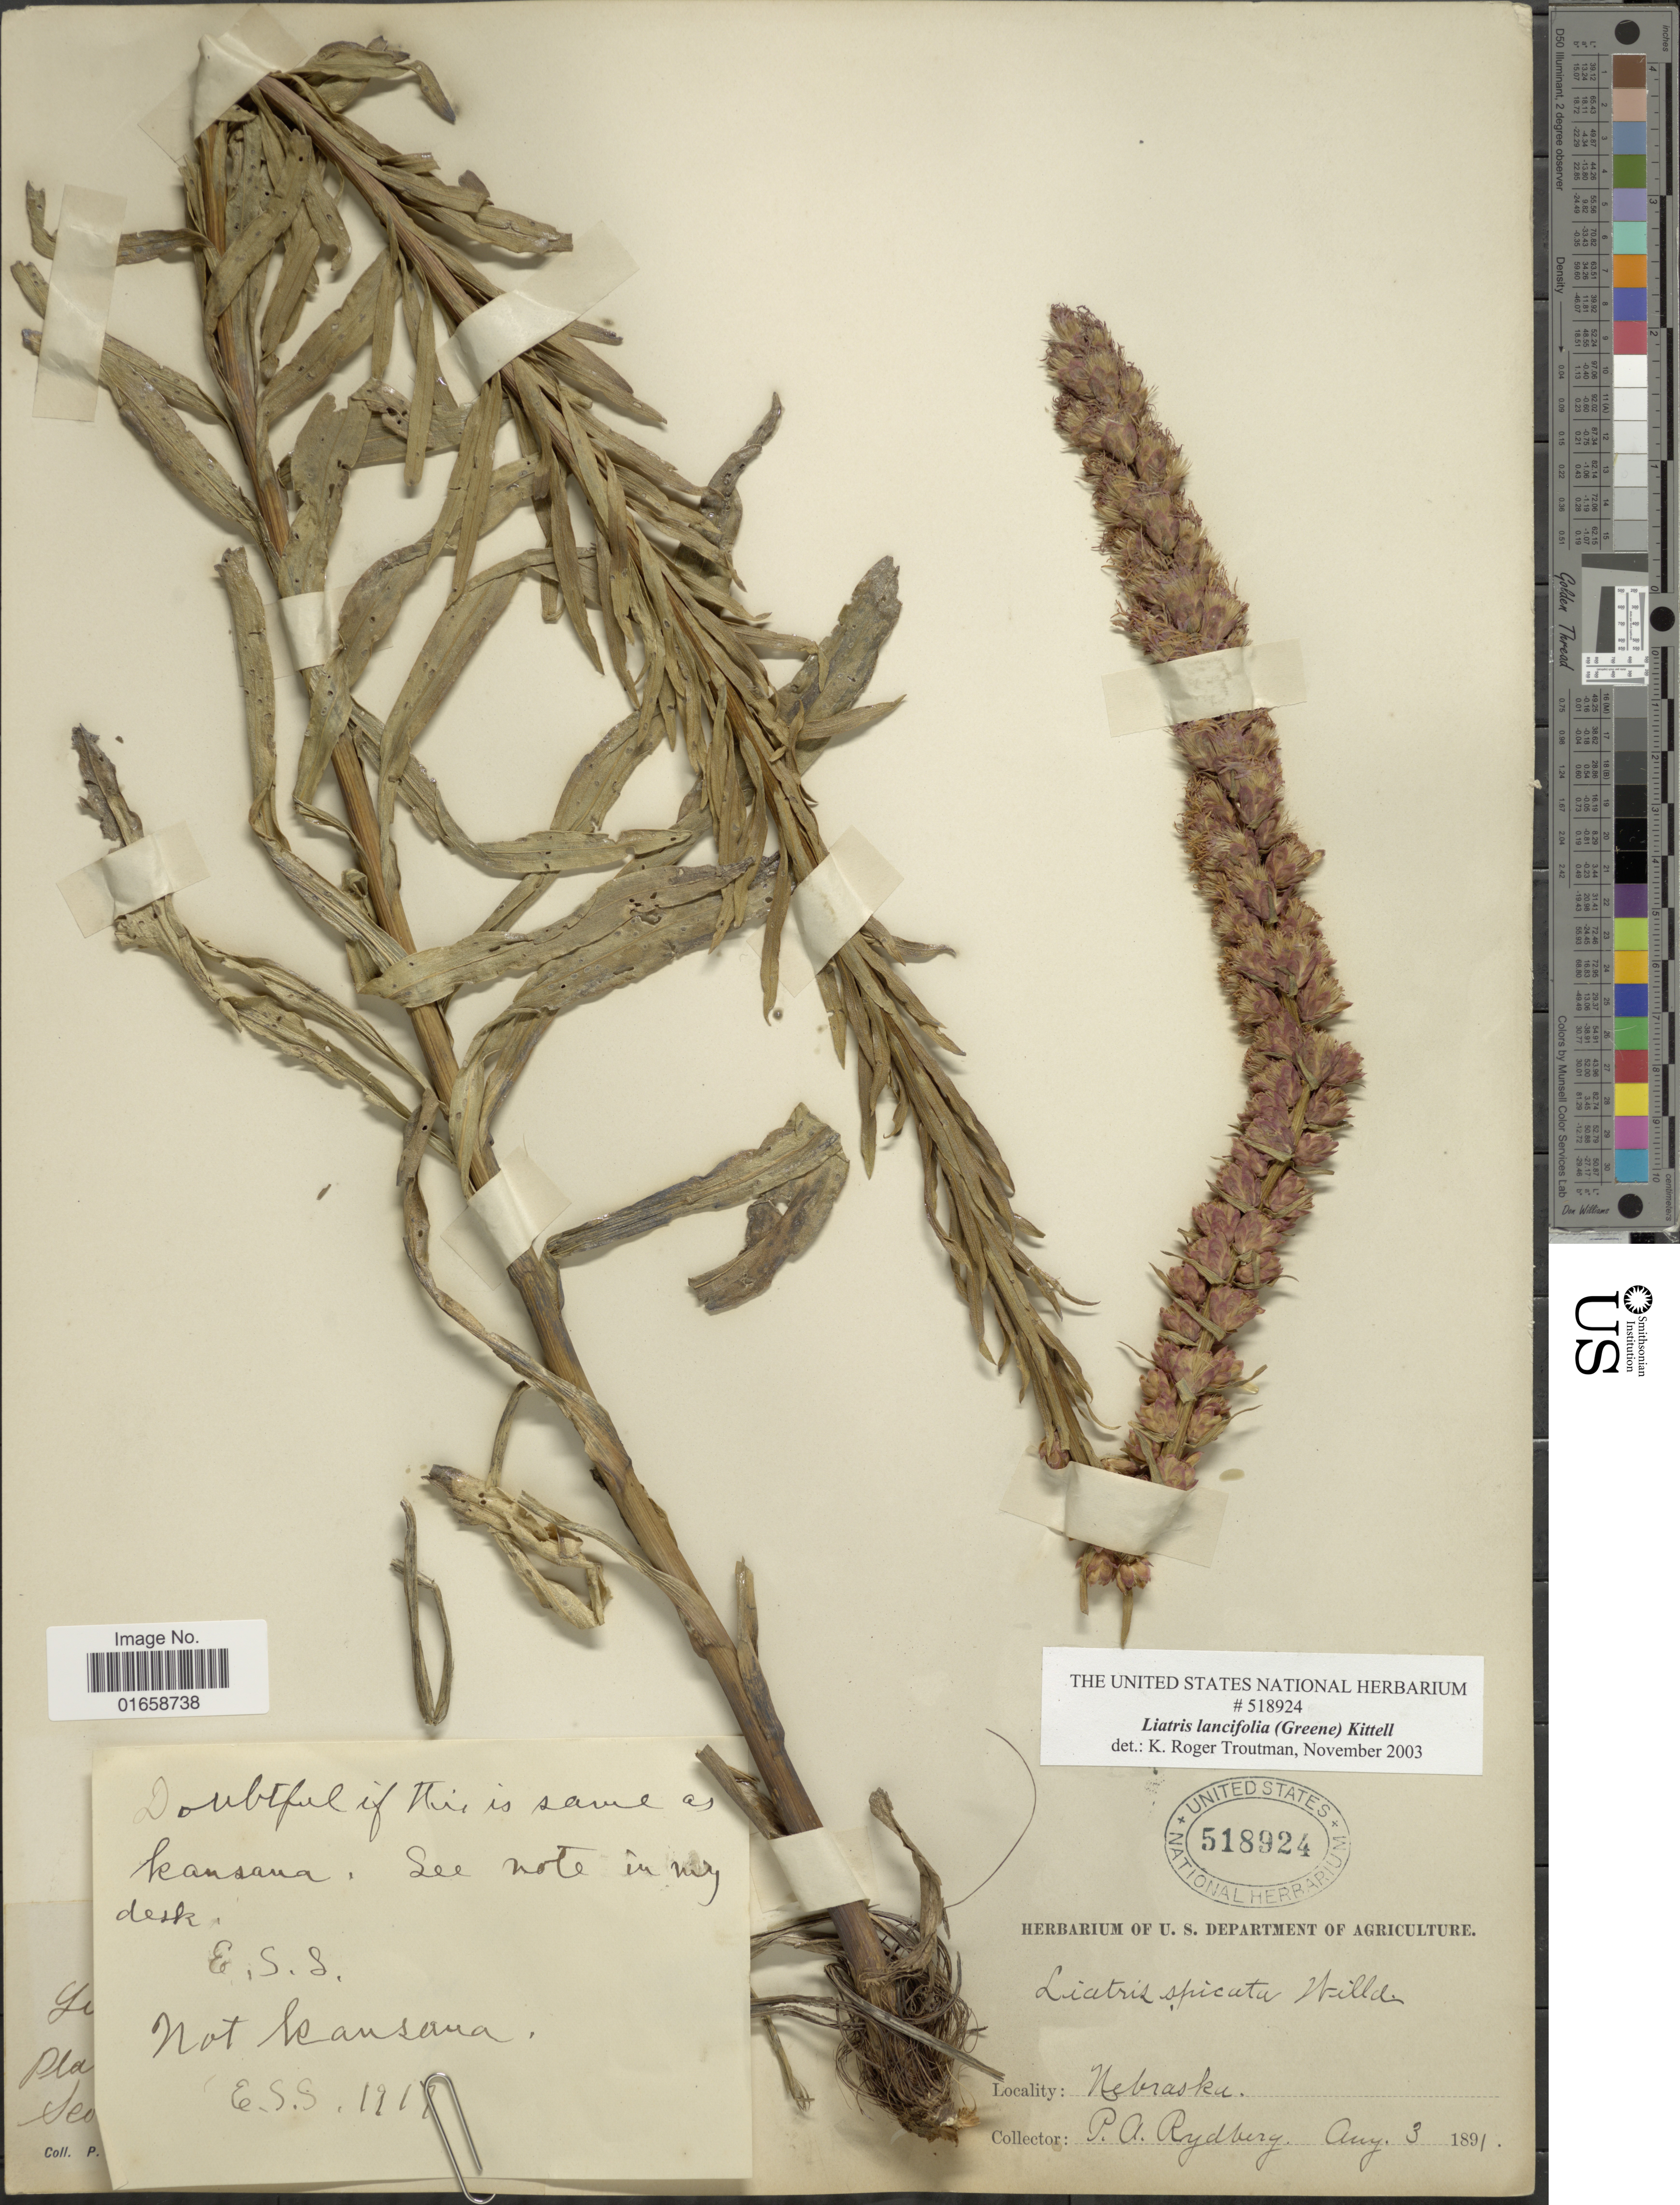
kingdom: Plantae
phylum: Tracheophyta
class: Magnoliopsida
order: Asterales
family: Asteraceae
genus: Liatris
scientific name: Liatris lancifolia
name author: (Greene) Kittell in Tidestr. & Kittell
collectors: P. A. Rydberg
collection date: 1891-08-03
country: United States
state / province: Nebraska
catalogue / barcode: US 518924